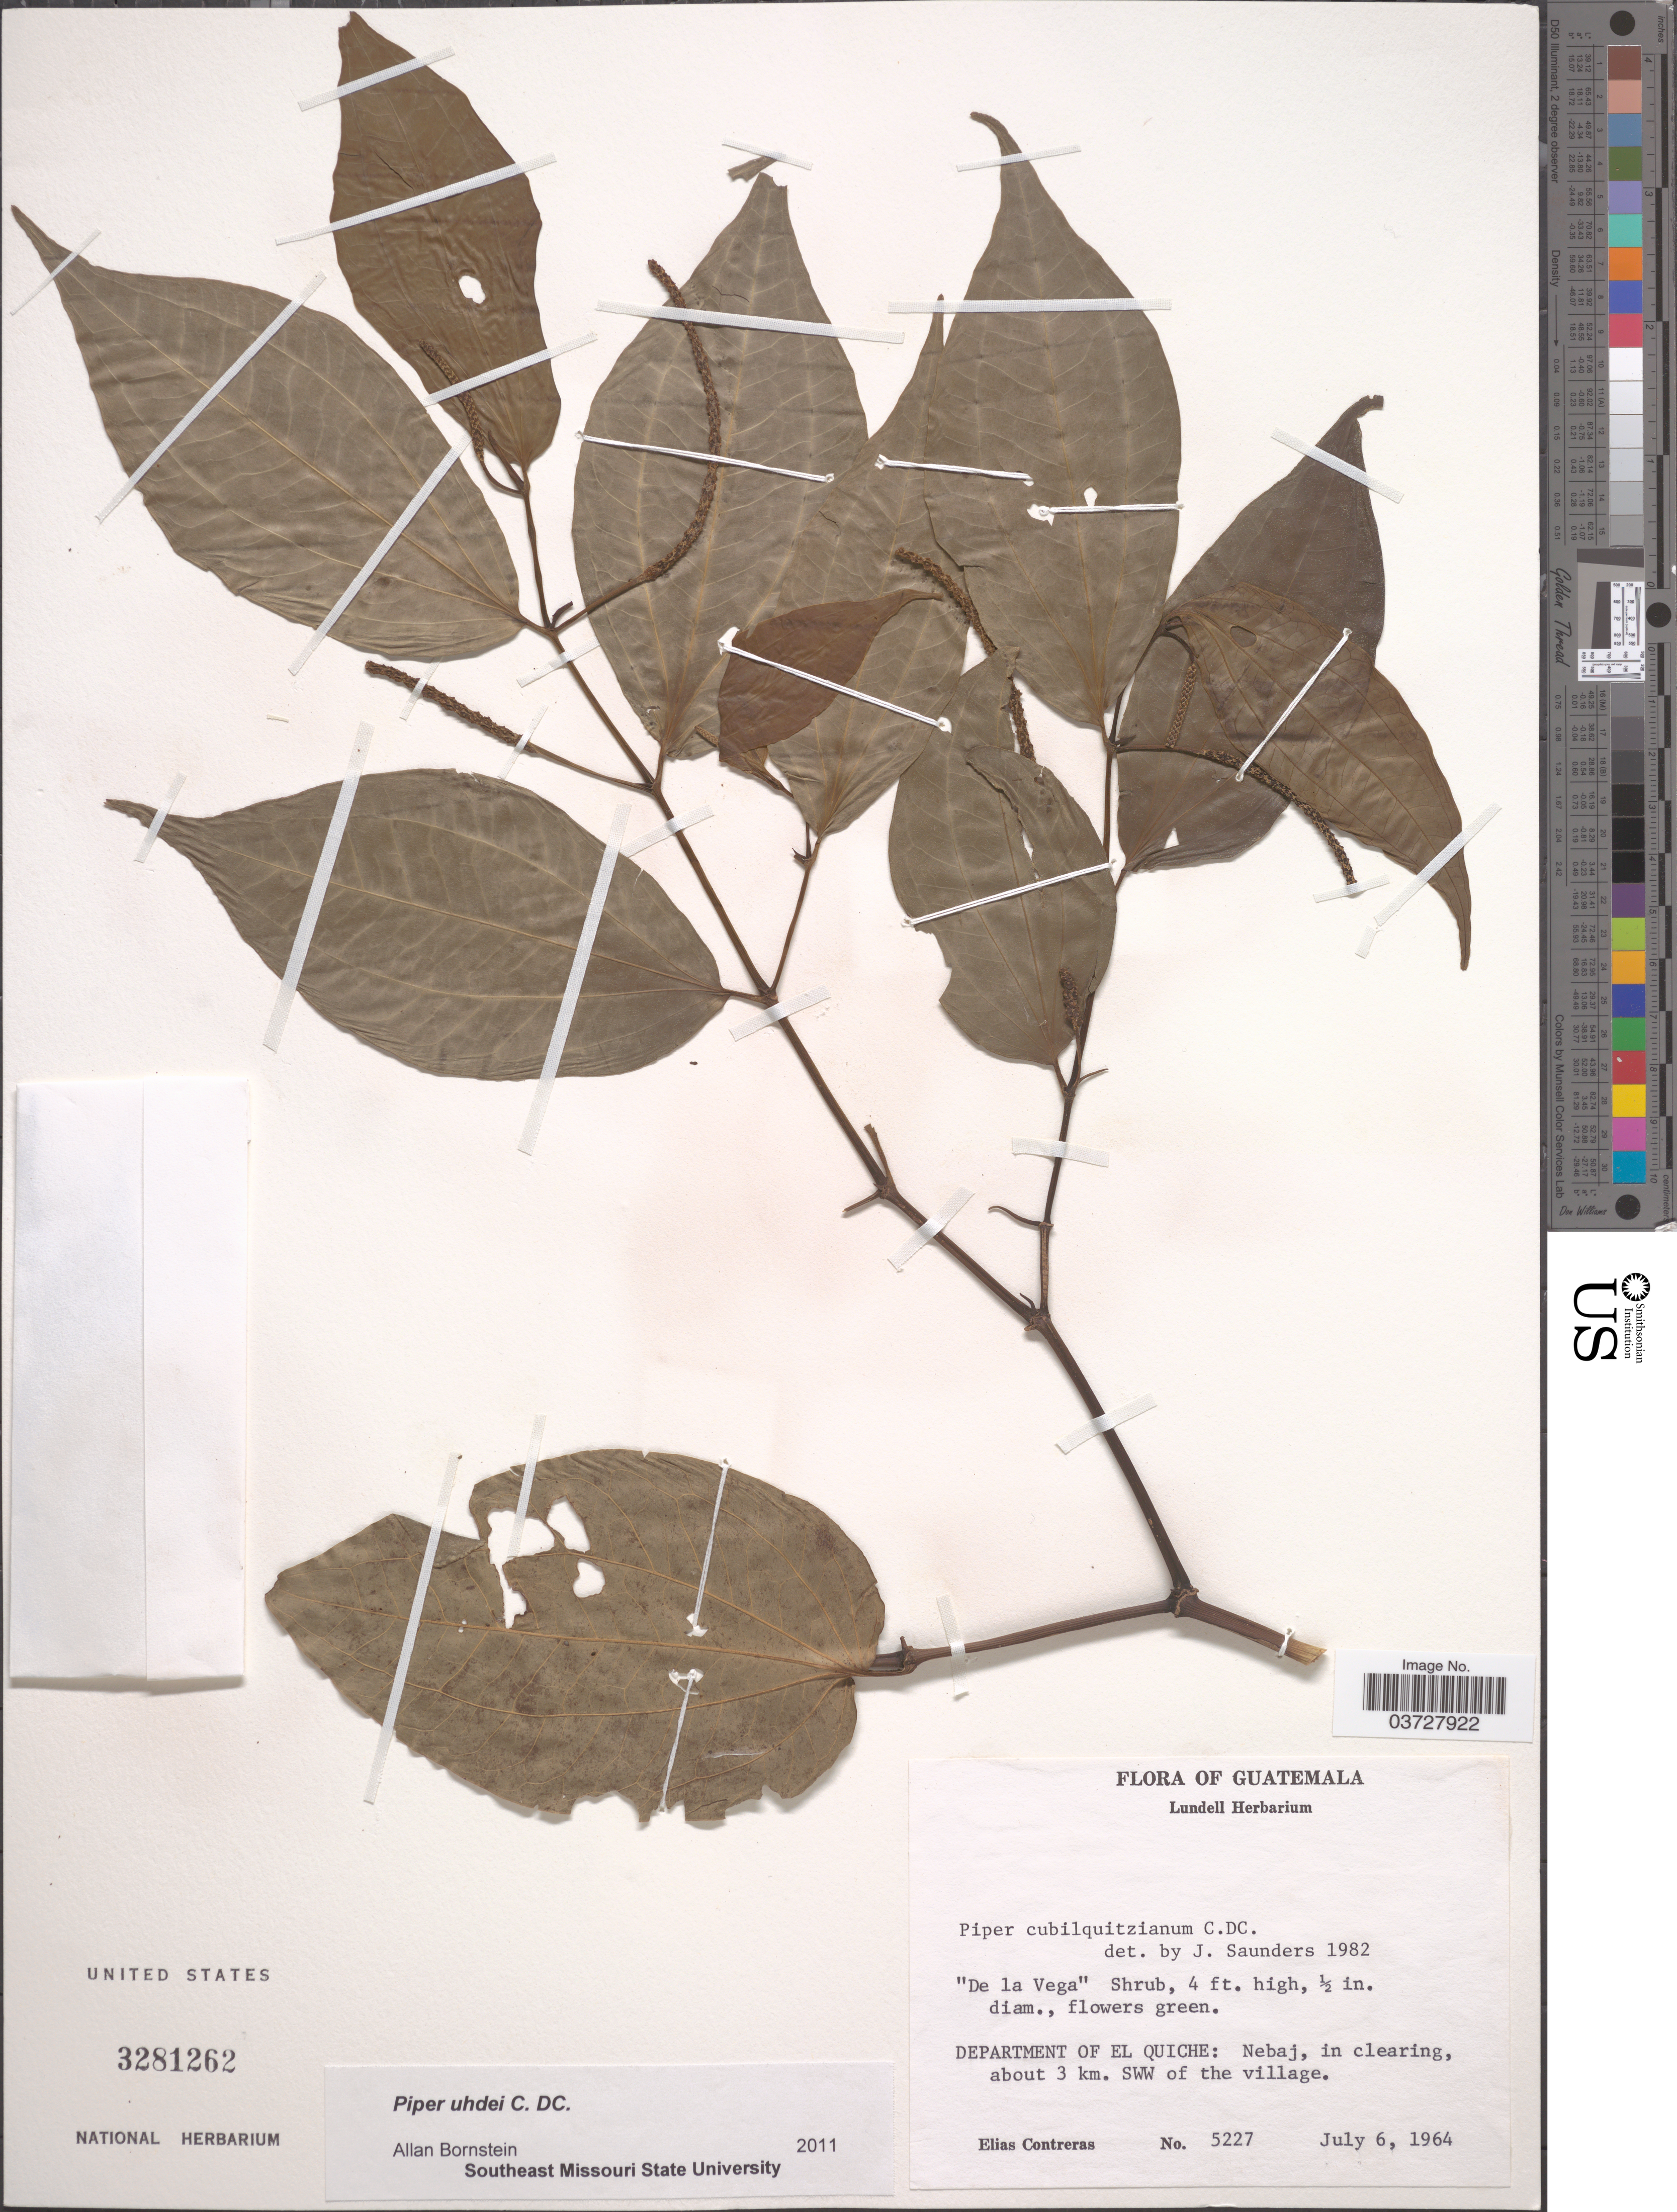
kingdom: Plantae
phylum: Tracheophyta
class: Magnoliopsida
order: Piperales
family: Piperaceae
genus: Piper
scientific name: Piper uhdei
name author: C. DC.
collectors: E. Contreras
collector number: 5227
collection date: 1964-07-06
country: Guatemala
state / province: El Quiche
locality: Department of El Quiche: Nebaj, in clearing, about 3 km. SSW of the village.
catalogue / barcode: US 3281262